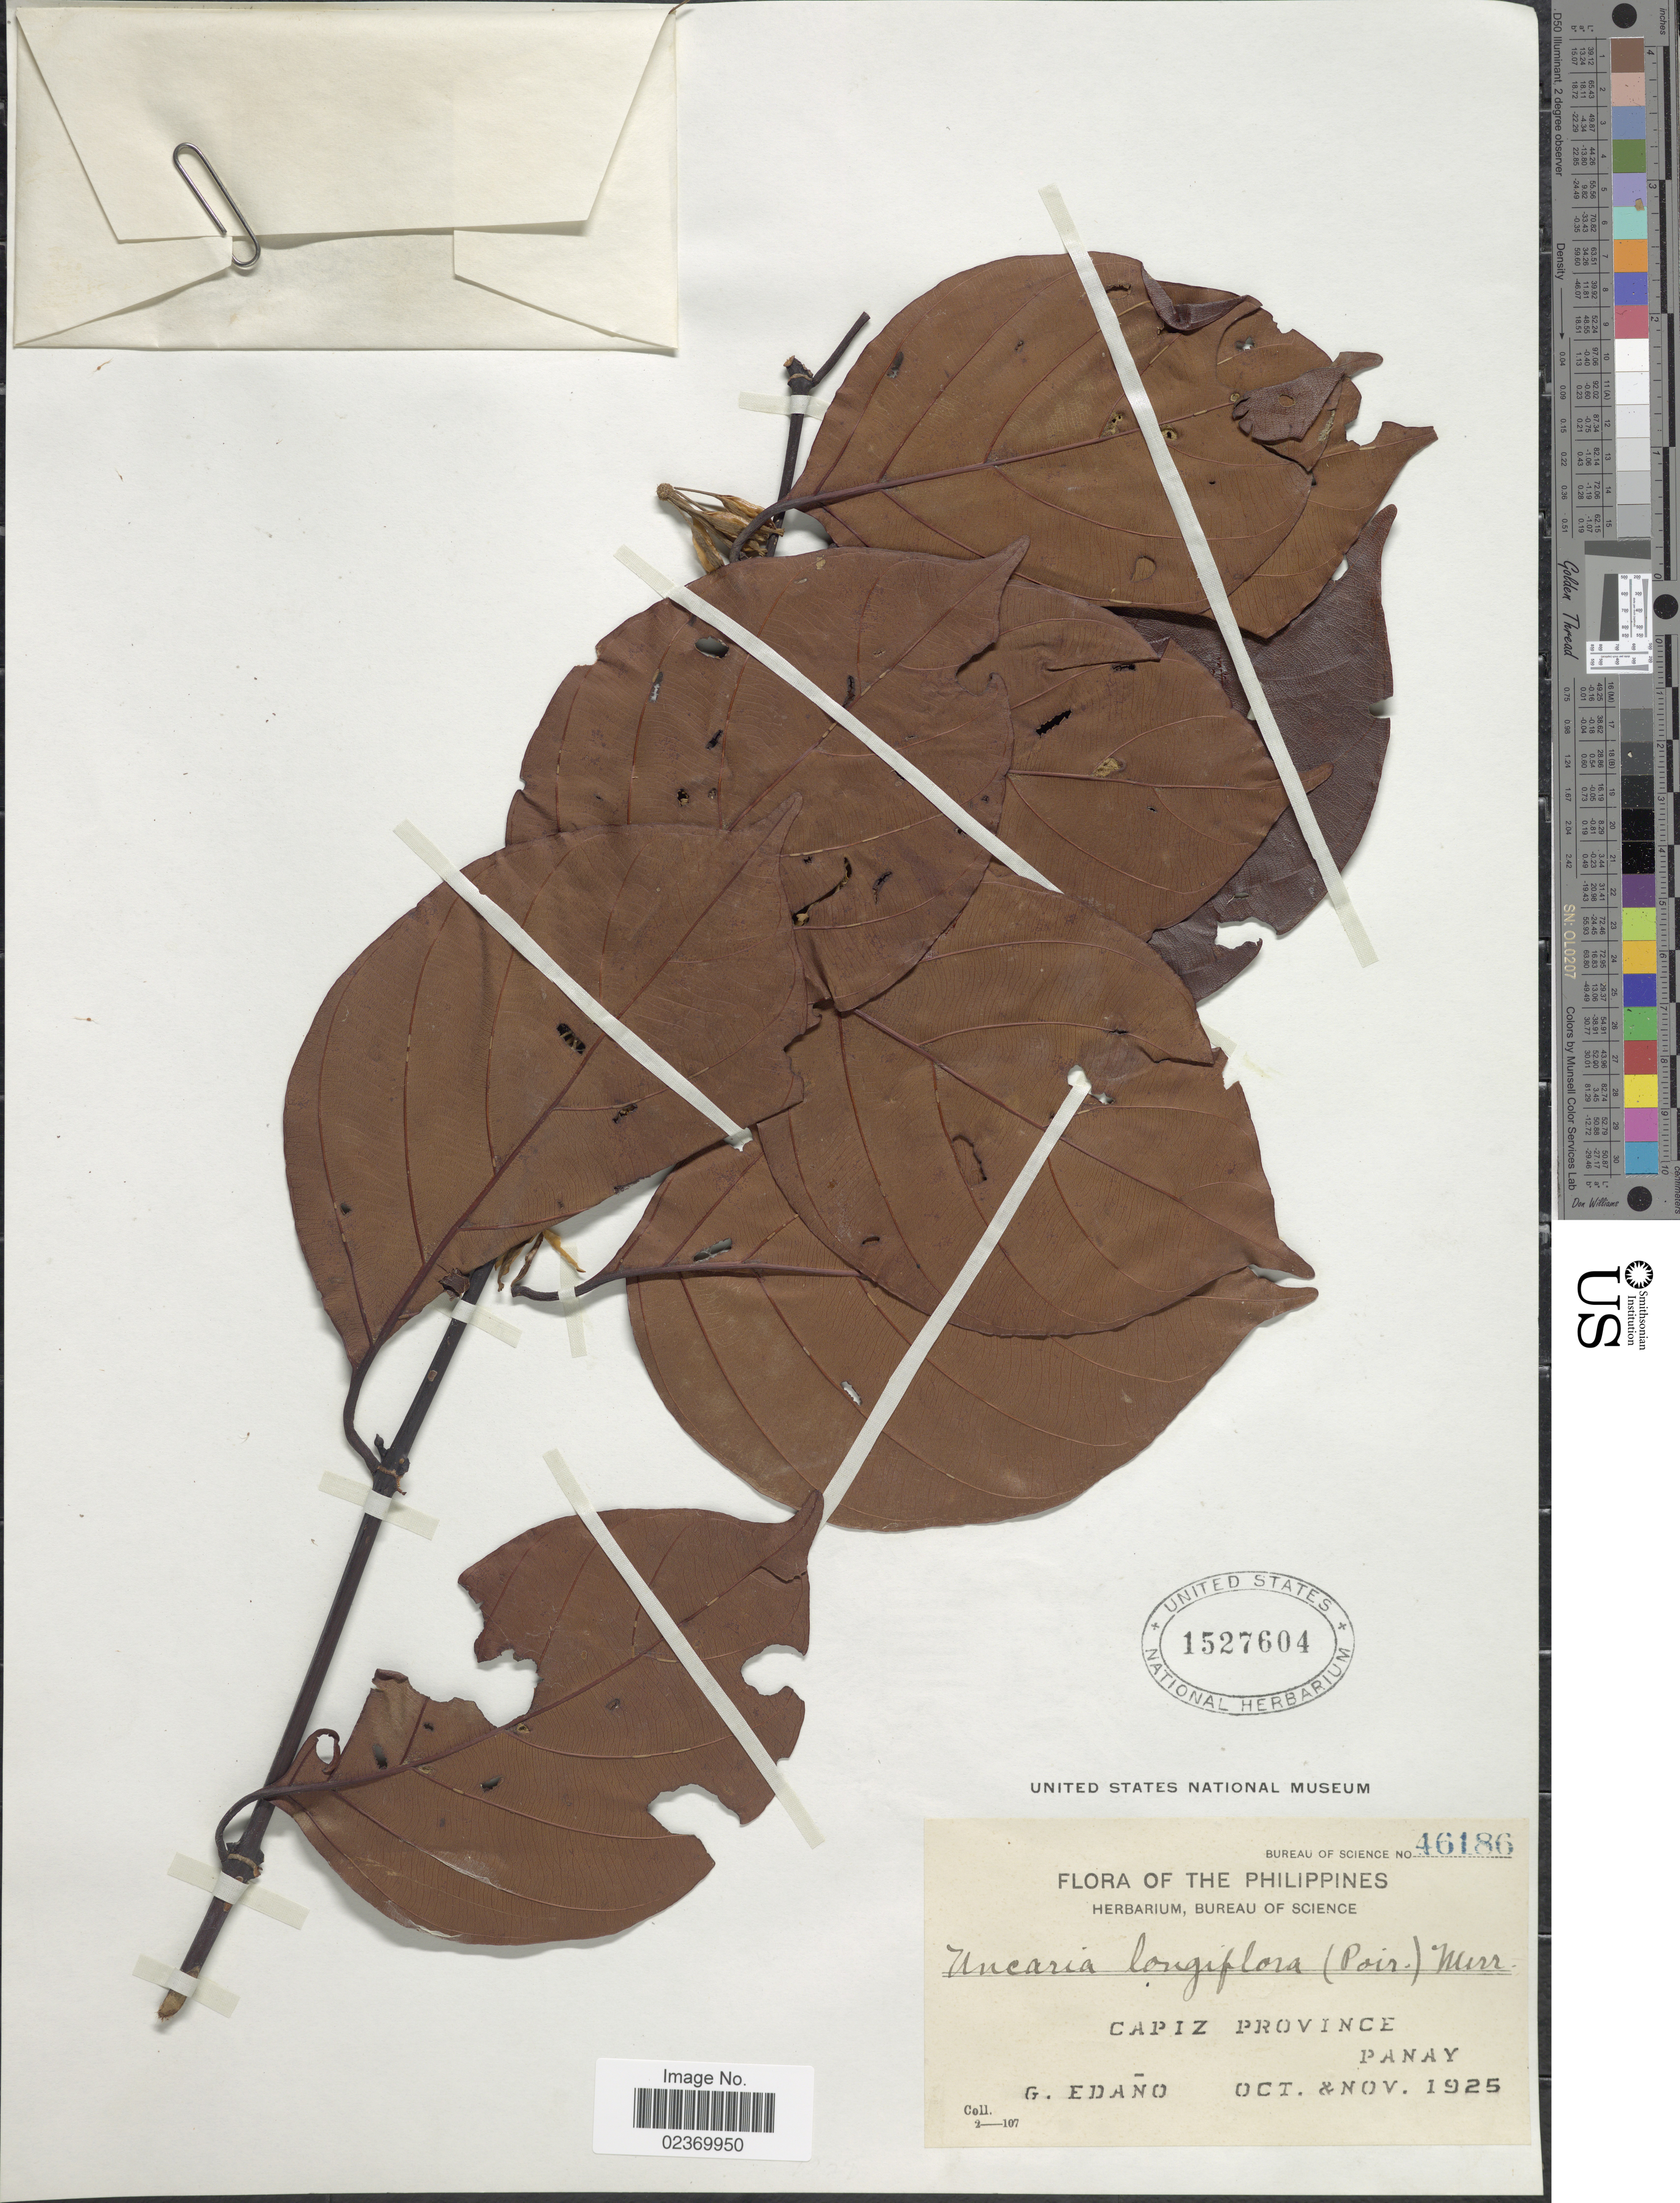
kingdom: Plantae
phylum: Tracheophyta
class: Magnoliopsida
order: Gentianales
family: Rubiaceae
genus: Uncaria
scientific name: Uncaria longiflora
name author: (Poir.) Merr.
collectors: G. Edaño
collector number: Bureau of Science 46186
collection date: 1925-10/1925-11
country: Philippines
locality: Capiz Province, Panay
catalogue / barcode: US 1527604